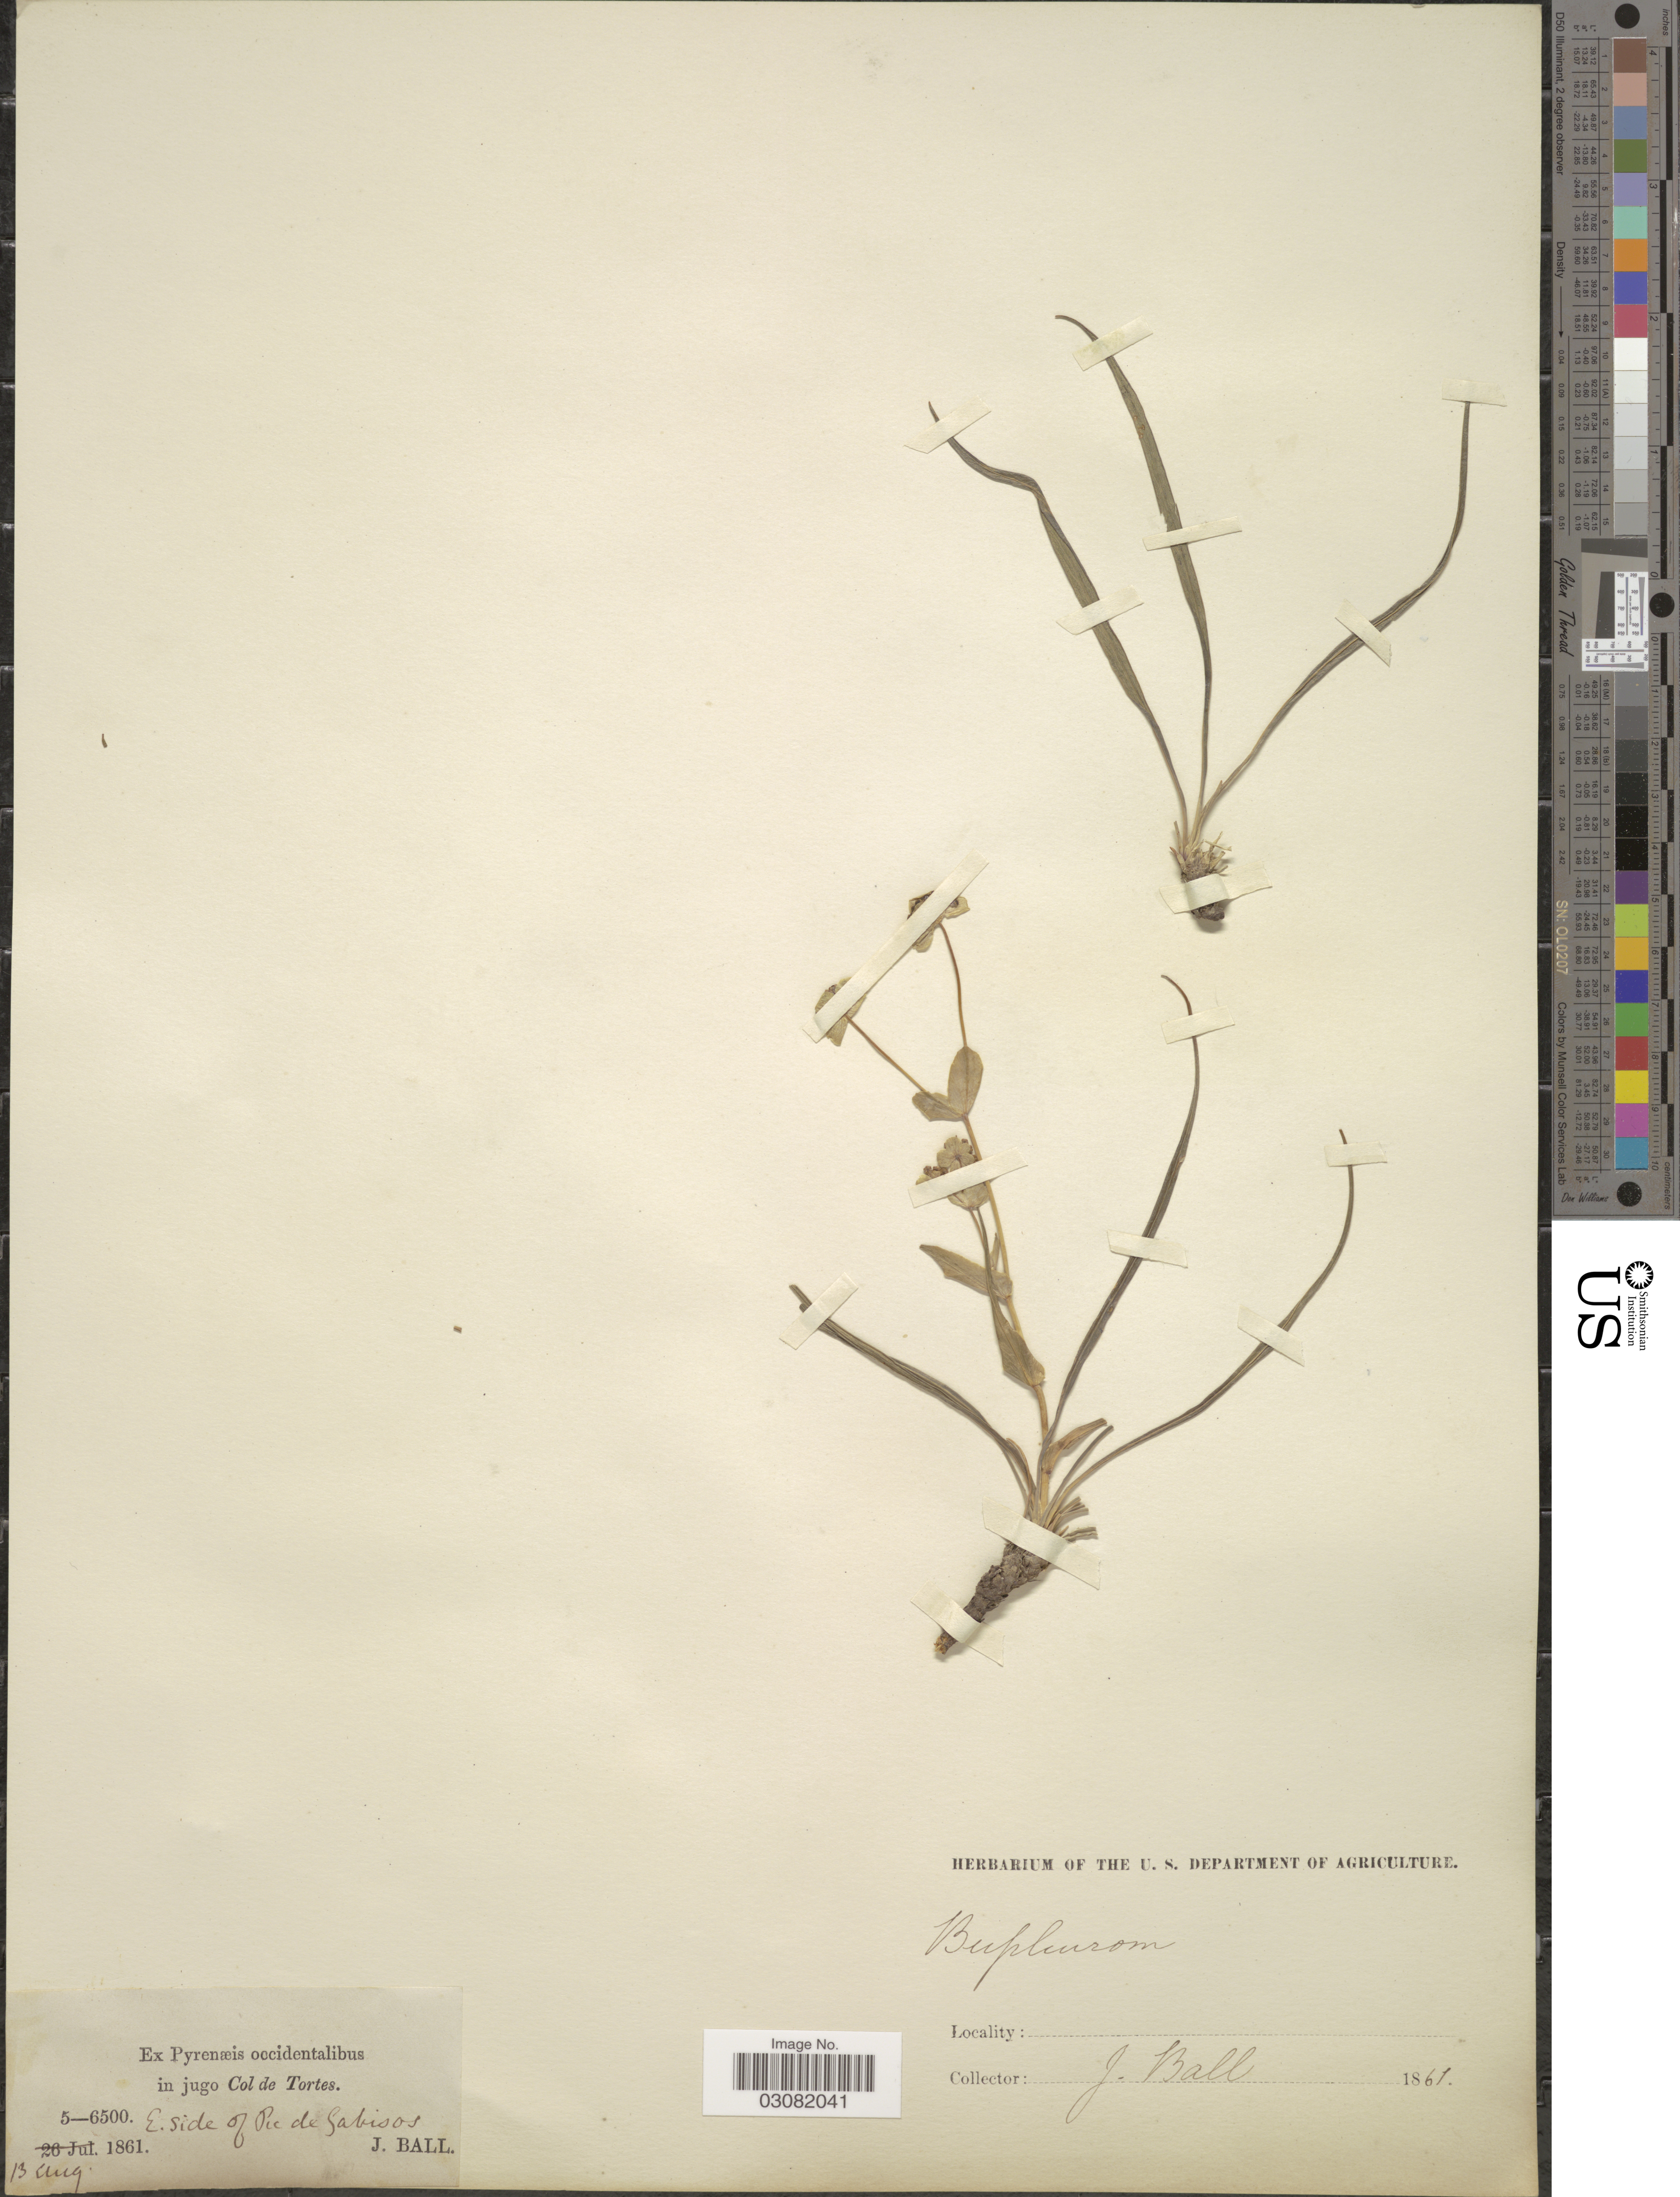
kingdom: Plantae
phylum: Tracheophyta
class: Magnoliopsida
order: Apiales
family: Apiaceae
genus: Bupleurum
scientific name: Bupleurum sp.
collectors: J. Ball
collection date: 1861-08-13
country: France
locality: Ex Pyrenæis occidentalibus in jugo Col de Tortes. E. side of Pic de Gabisos.